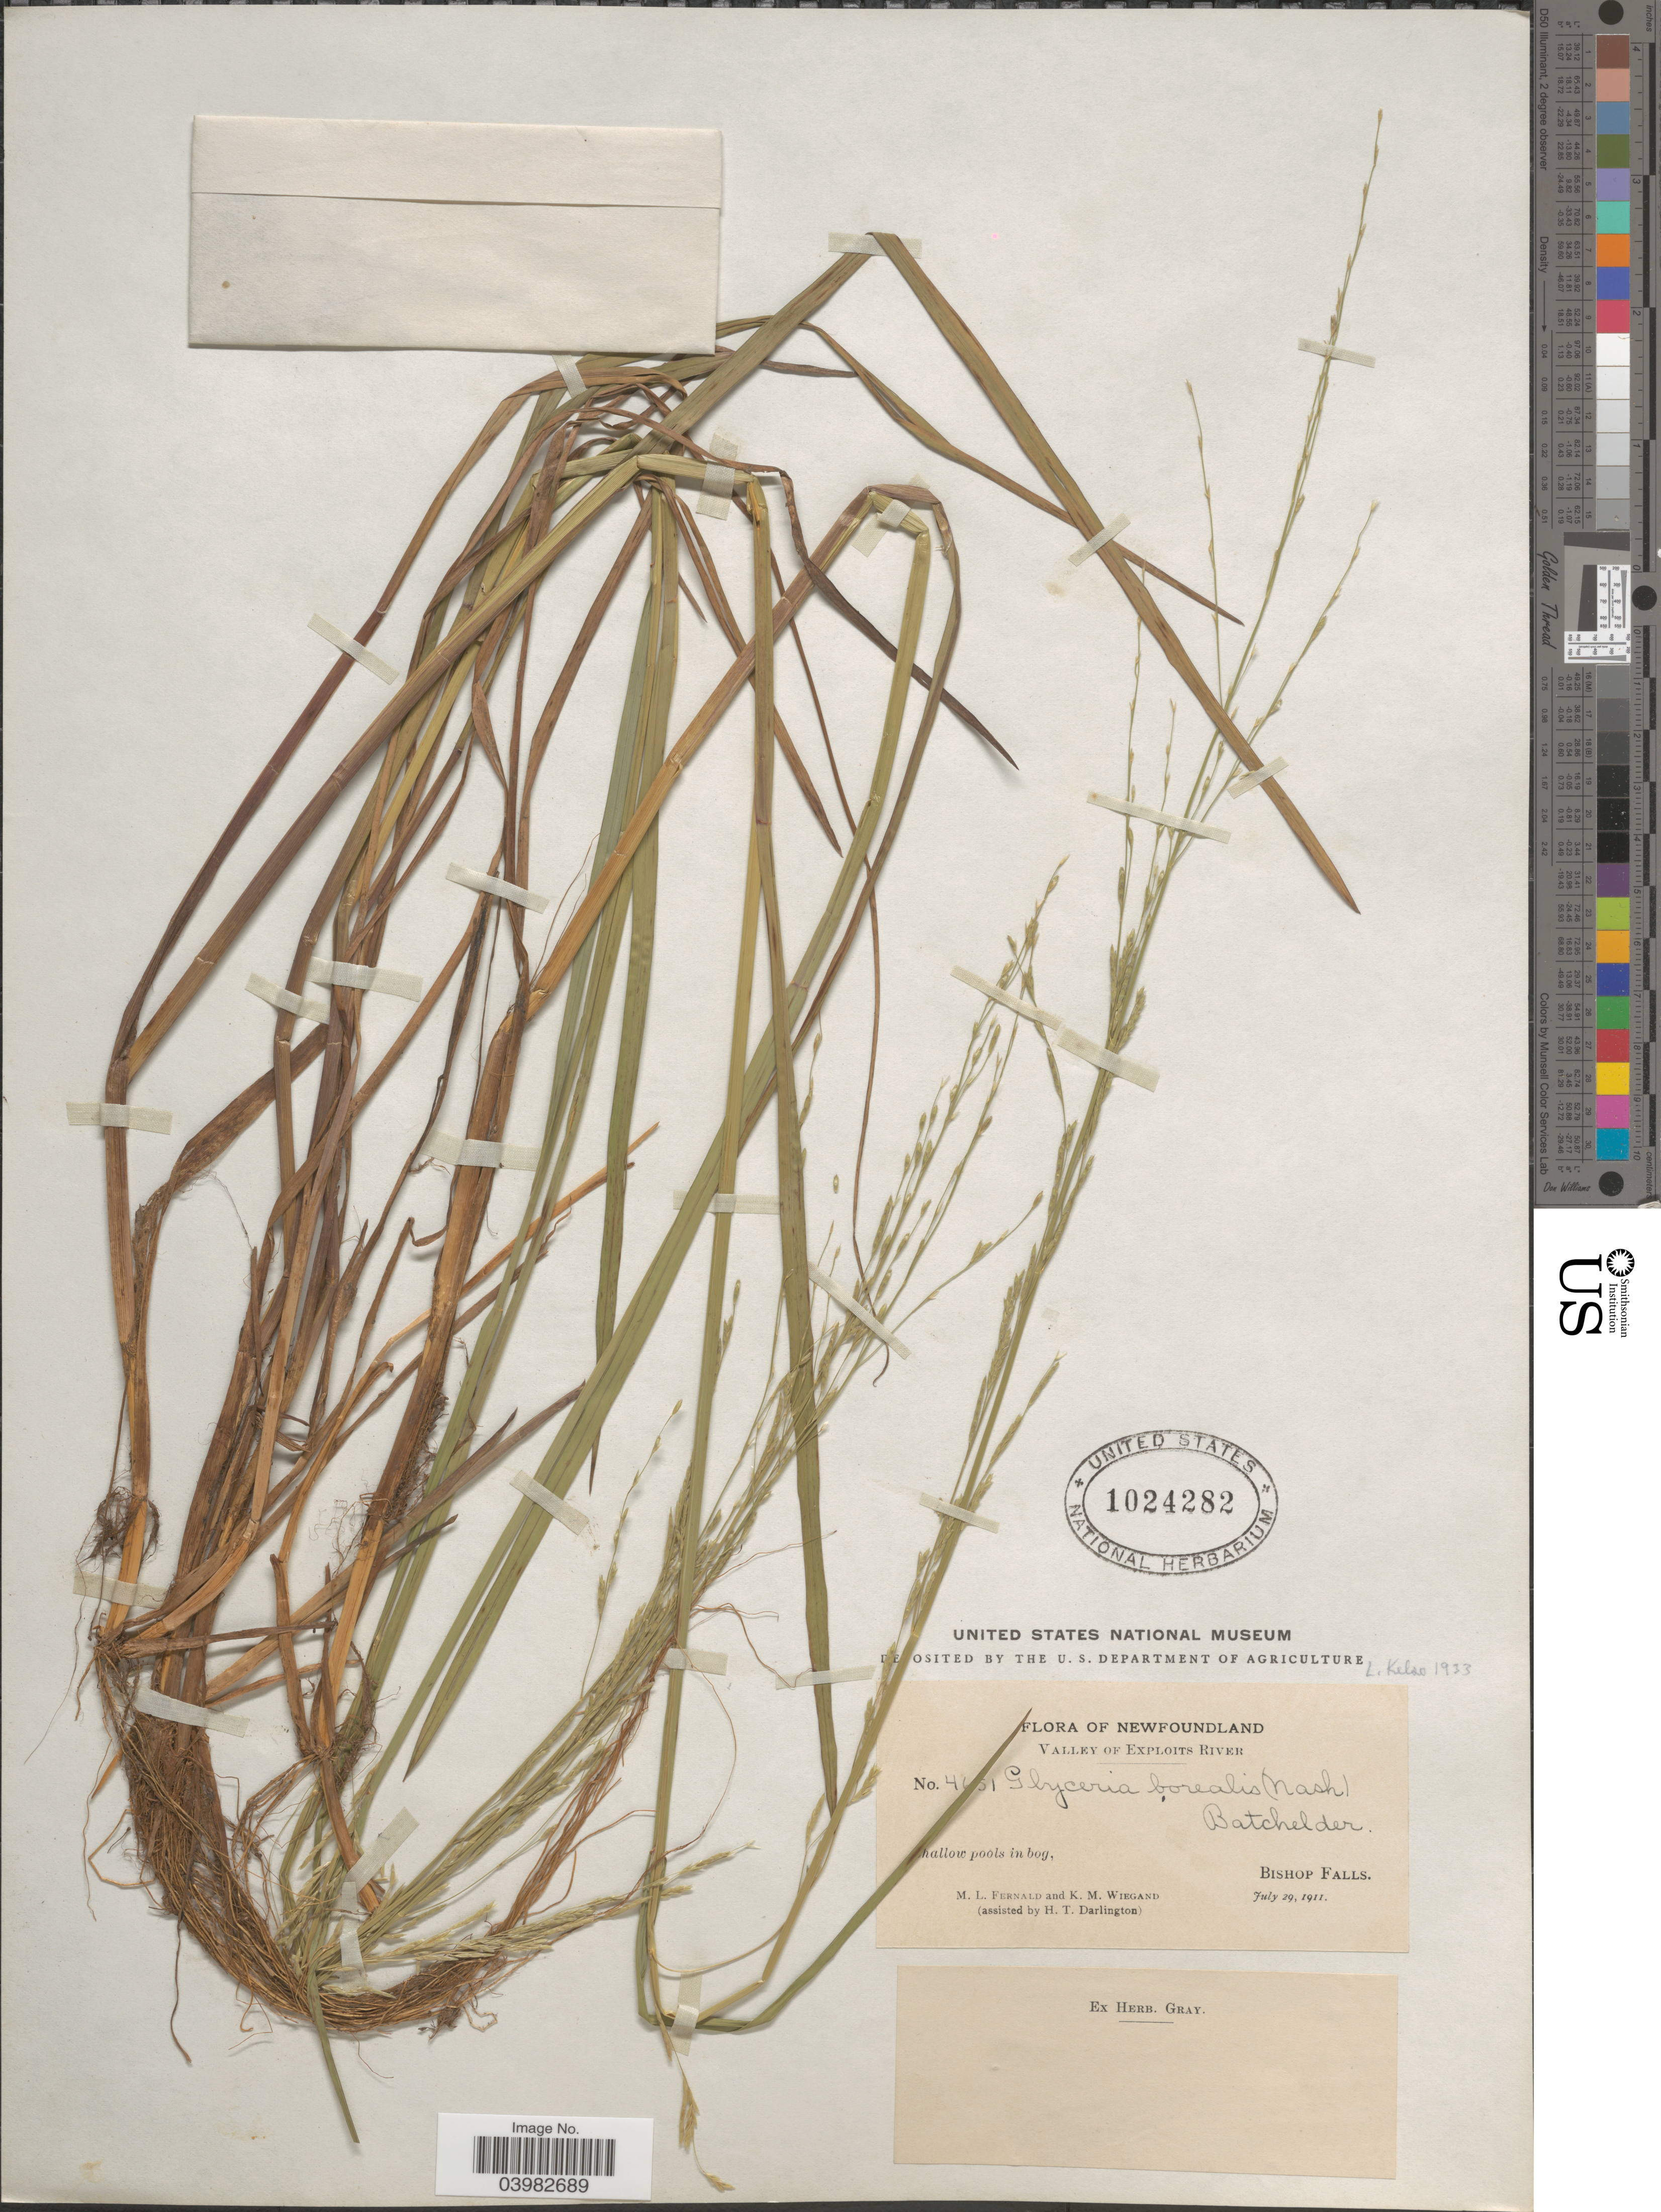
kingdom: Plantae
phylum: Tracheophyta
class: Liliopsida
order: Poales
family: Poaceae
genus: Glyceria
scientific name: Glyceria borealis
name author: (Nash) Batchelder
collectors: M. L. Fernald, K. M. Wiegand & H. Darlington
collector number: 4651*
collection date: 1911-07-29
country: Canada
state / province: Newfoundland and Labrador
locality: Valley of Exploits River. Bishop Falls.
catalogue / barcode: US 1024282